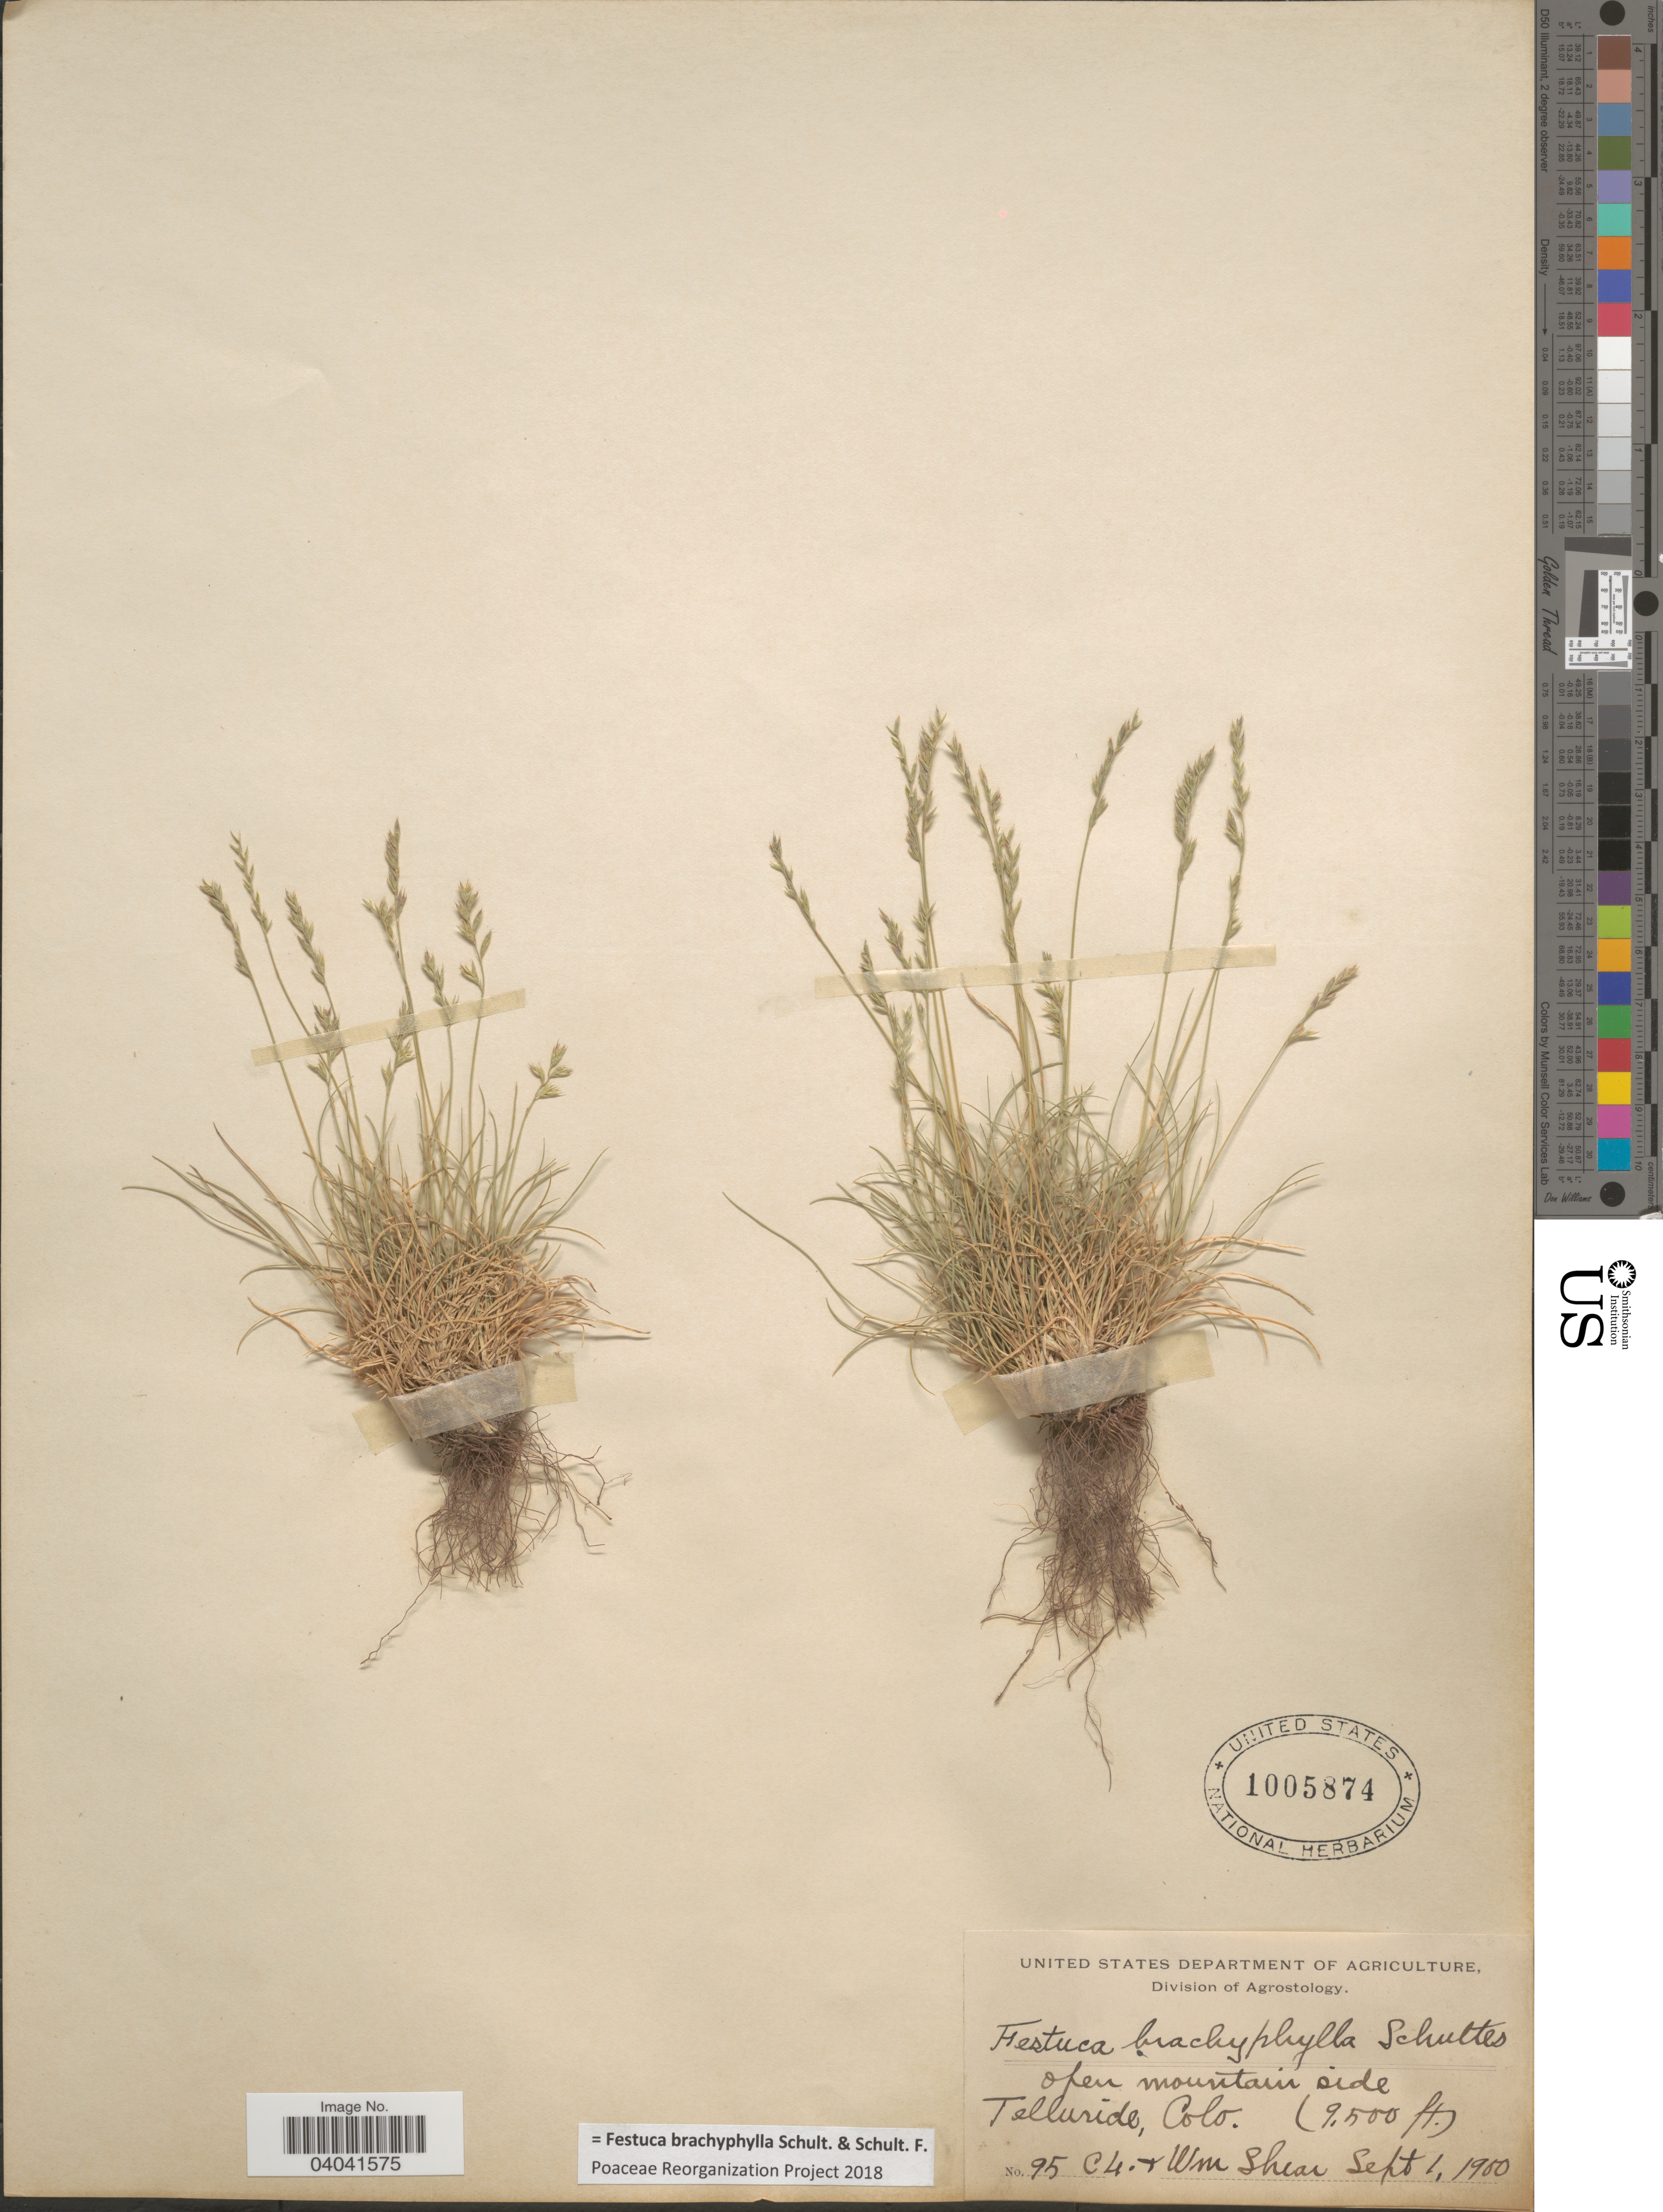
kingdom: Plantae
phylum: Tracheophyta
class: Liliopsida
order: Poales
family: Poaceae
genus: Festuca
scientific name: Festuca brachyphylla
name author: Schult. & Schult. f.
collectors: C. L. Shear & W. Shear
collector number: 95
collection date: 1900-09-01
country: United States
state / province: Colorado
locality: Open mountains side Telluride.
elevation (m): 2896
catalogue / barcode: US 1005874